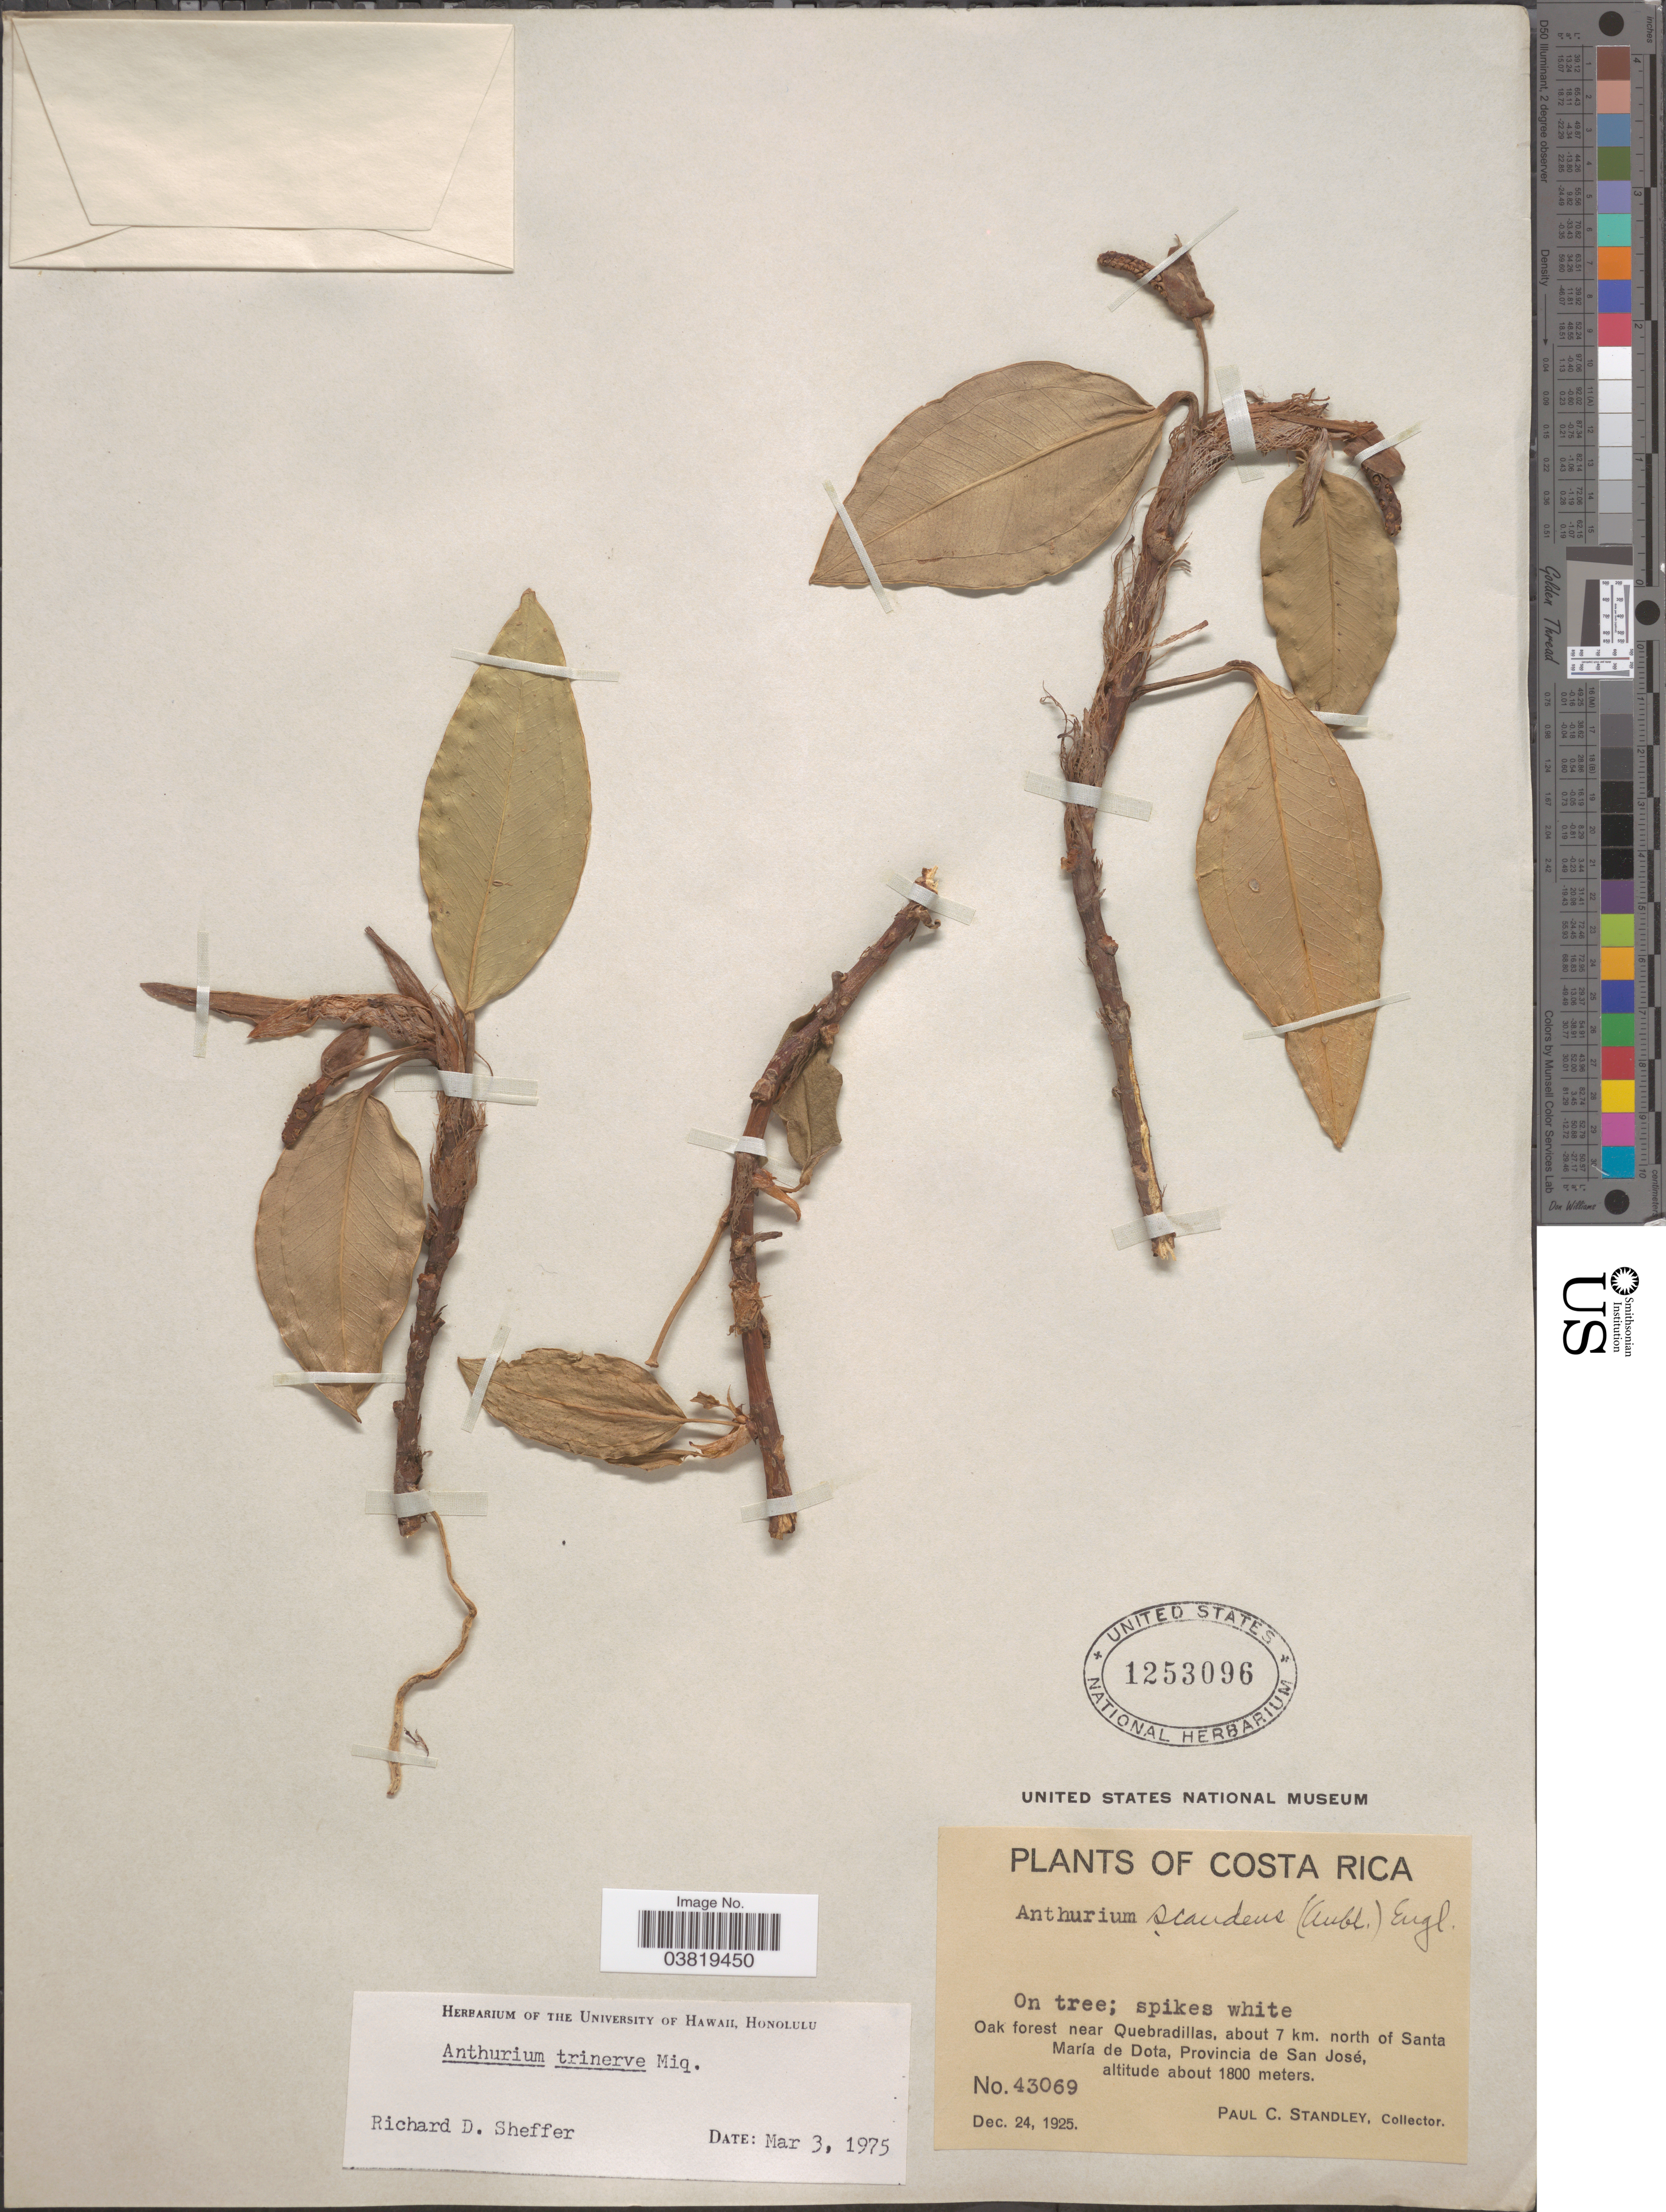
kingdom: Plantae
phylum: Tracheophyta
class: Liliopsida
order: Alismatales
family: Araceae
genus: Anthurium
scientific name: Anthurium trinerve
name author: Miq.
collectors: P. C. Standley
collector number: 43069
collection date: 1925-12-24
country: Costa Rica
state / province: San José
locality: Oak forest near Quebradillas, about 7 km. north of Santa María de Dota.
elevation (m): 1800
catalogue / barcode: US 1253096